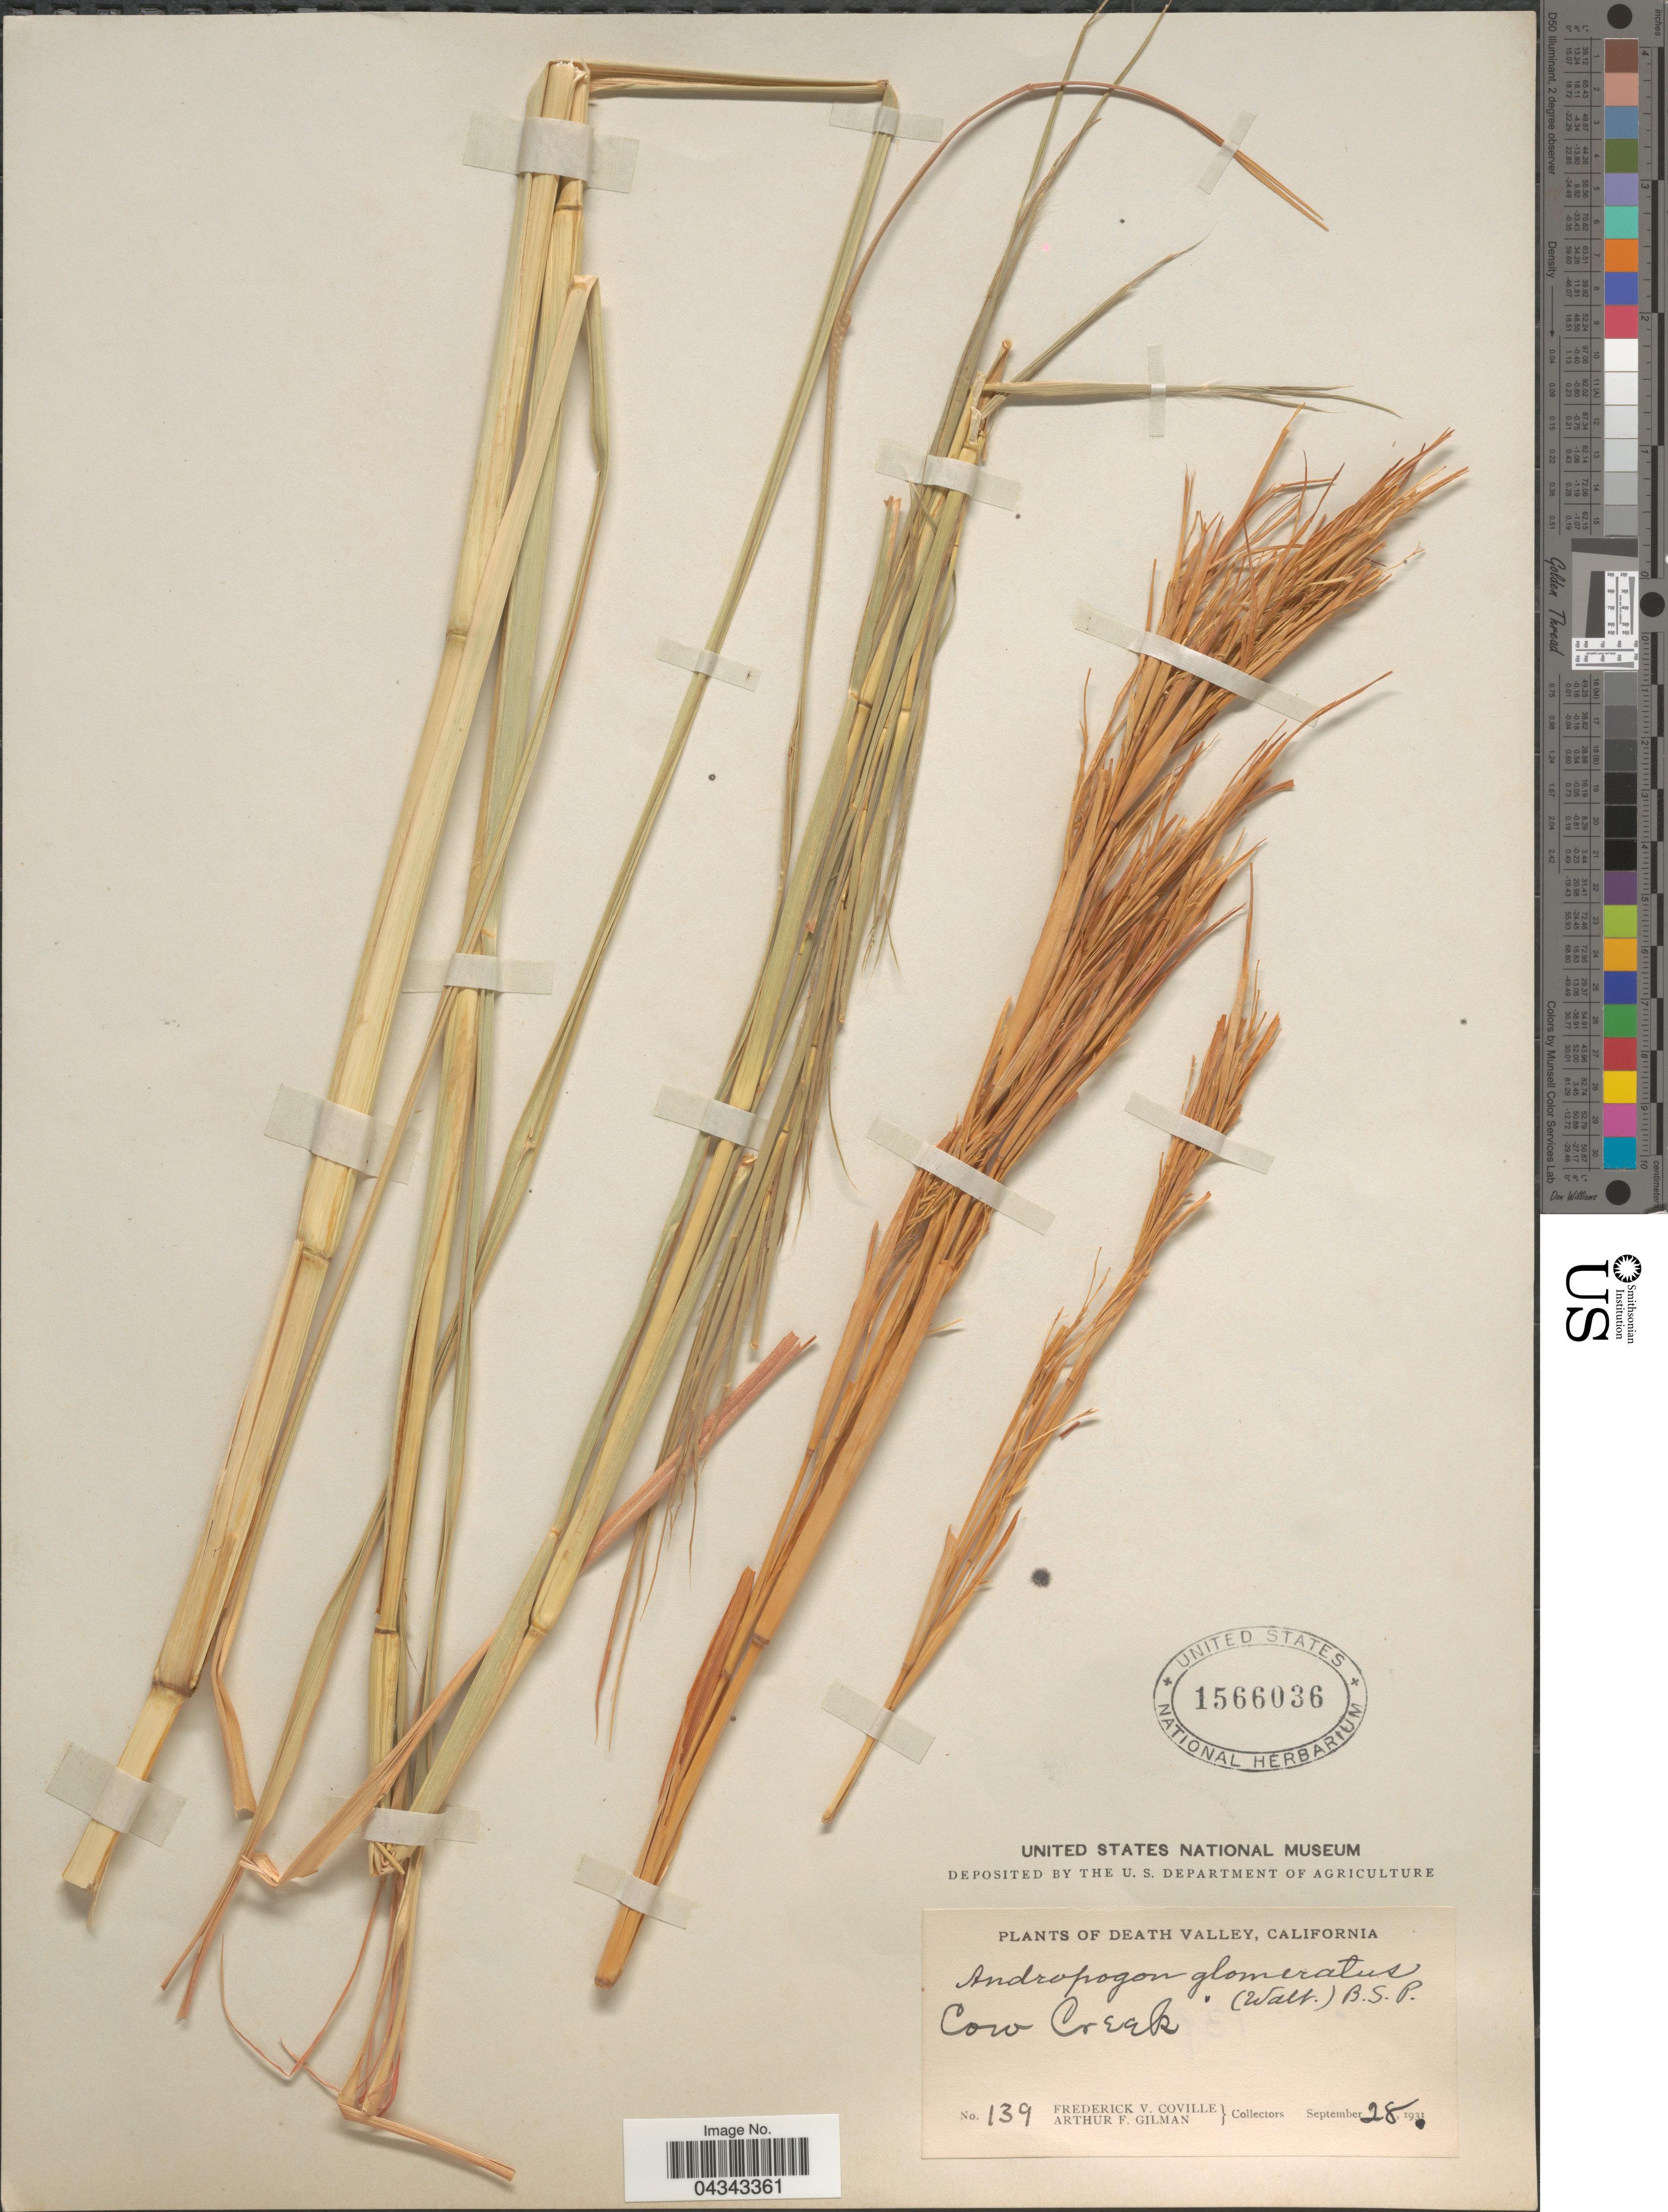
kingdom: Plantae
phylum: Tracheophyta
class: Liliopsida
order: Poales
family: Poaceae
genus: Andropogon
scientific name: Andropogon glomeratus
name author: (Walter) Britton, Stearns & Poggenb.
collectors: F. V. Coville & A. Gilman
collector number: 139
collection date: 1931-09-28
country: United States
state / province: California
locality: Death Valley. Cow Creek.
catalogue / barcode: US 1566036